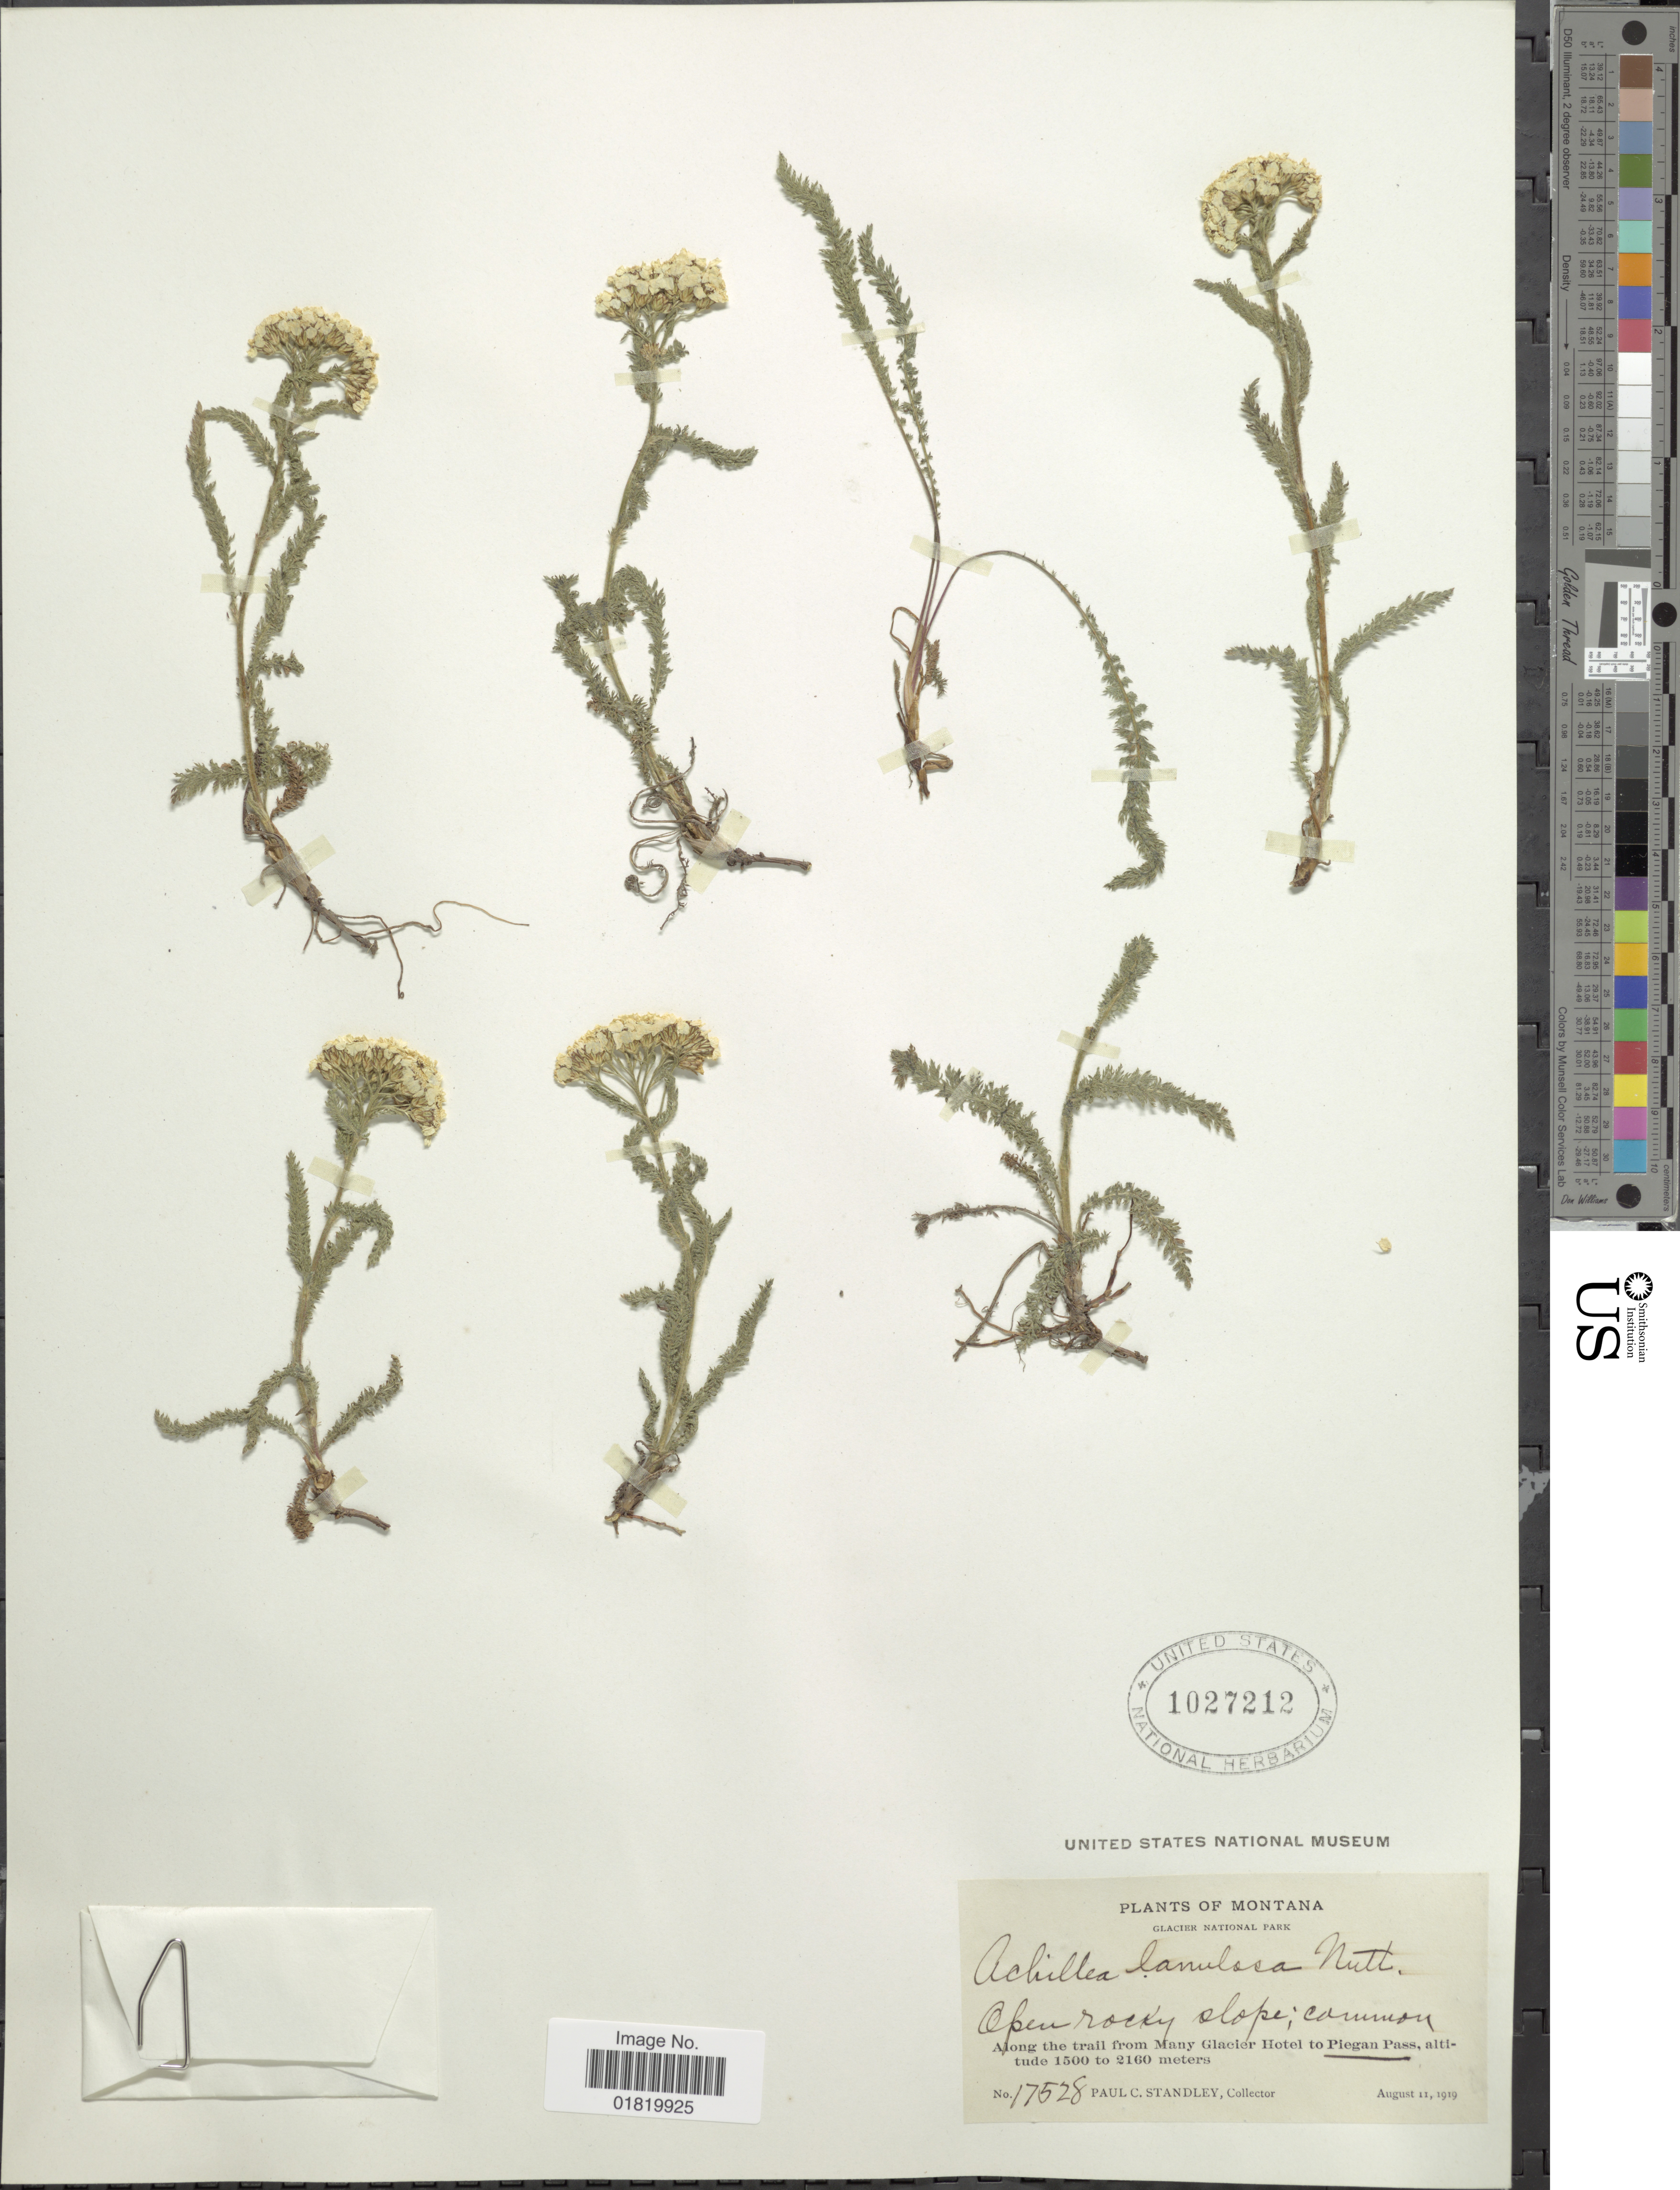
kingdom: Plantae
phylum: Tracheophyta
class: Magnoliopsida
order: Asterales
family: Asteraceae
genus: Achillea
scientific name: Achillea lanulosa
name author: Nutt.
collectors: P. C. Standley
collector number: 17528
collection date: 1919-08-11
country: United States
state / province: Montana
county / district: Glacier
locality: Glacier National Park. Along the trail from Many Glacier Hotel to Piegan Pass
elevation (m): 1500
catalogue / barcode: US 1027212